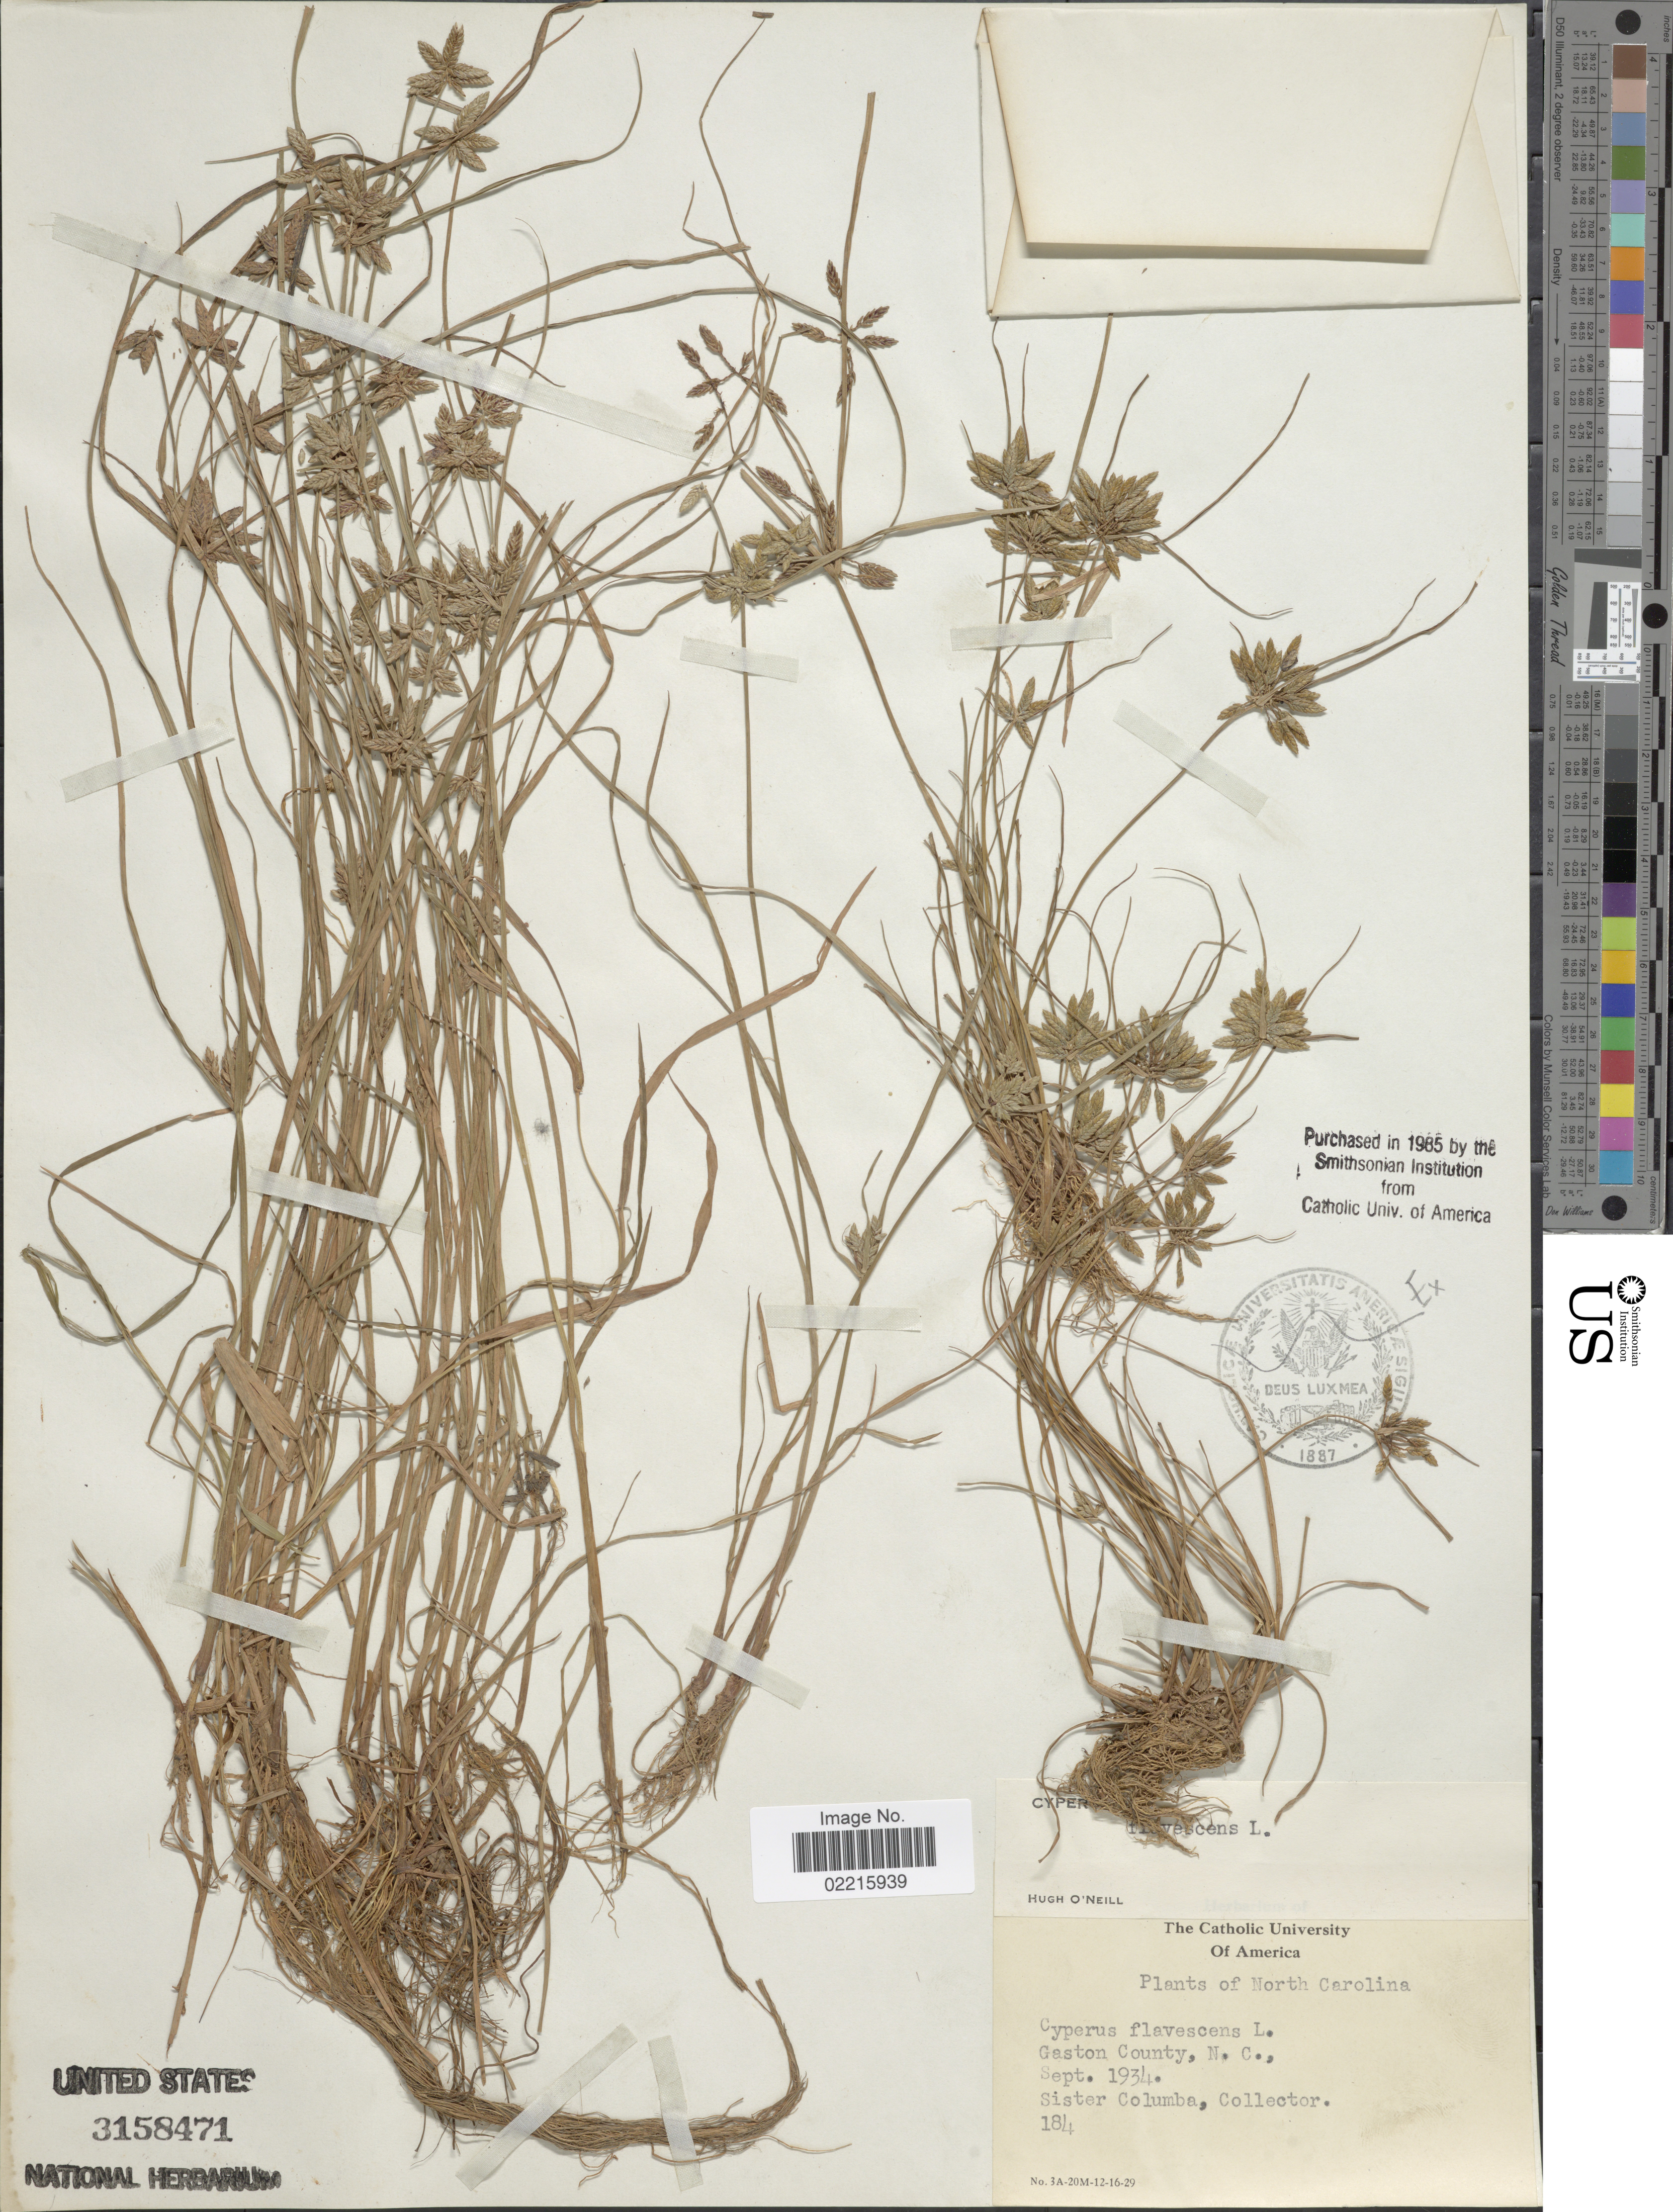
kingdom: Plantae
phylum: Tracheophyta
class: Liliopsida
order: Poales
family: Cyperaceae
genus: Cyperus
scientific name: Cyperus flavescens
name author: L.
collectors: S. Columba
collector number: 184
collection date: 1934-09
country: United States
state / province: North Carolina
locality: Caston County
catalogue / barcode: US 3158471